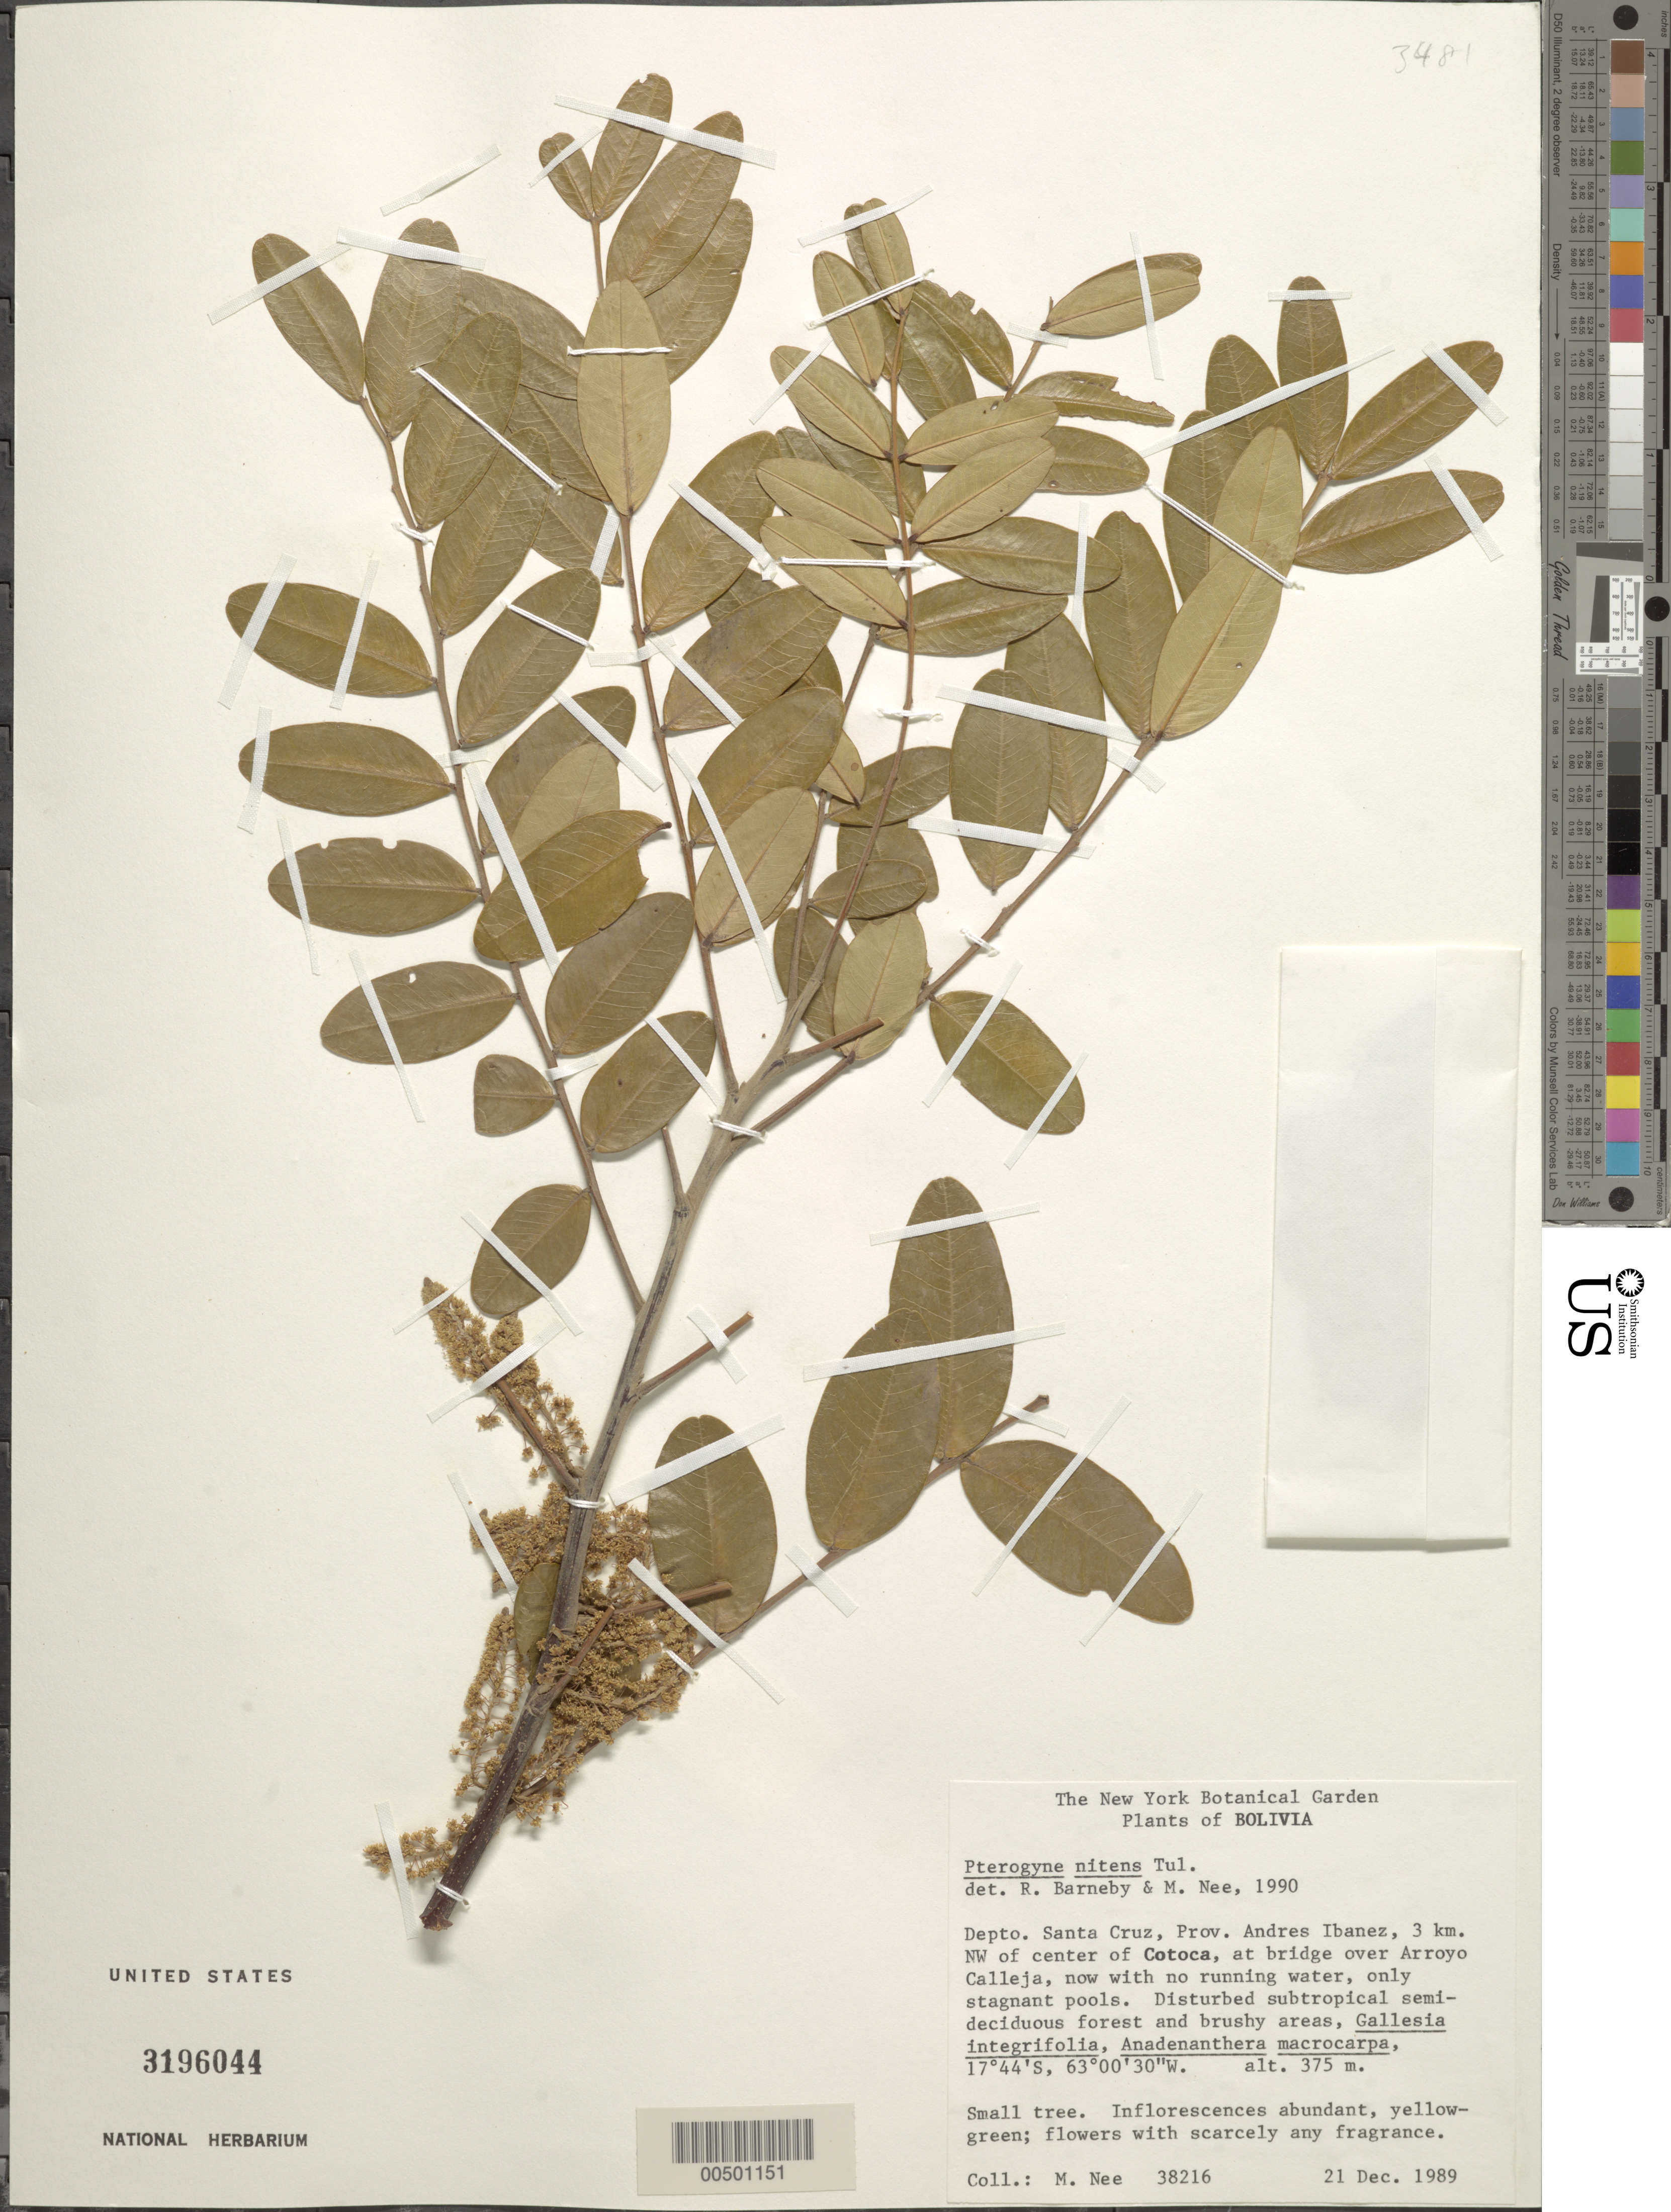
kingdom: Plantae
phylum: Tracheophyta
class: Magnoliopsida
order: Fabales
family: Fabaceae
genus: Pterogyne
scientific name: Pterogyne nitens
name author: Tul.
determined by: Barneby, R. C.; Nee, M. H.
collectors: M. Nee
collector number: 38216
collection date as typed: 21 Dec 1989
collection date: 1989-12-21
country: Bolivia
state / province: Santa Cruz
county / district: Andrés Ibáñez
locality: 3 km NW of center of Cotoca, at bridge over Arroyo Calleja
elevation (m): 375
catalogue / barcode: US 3196044